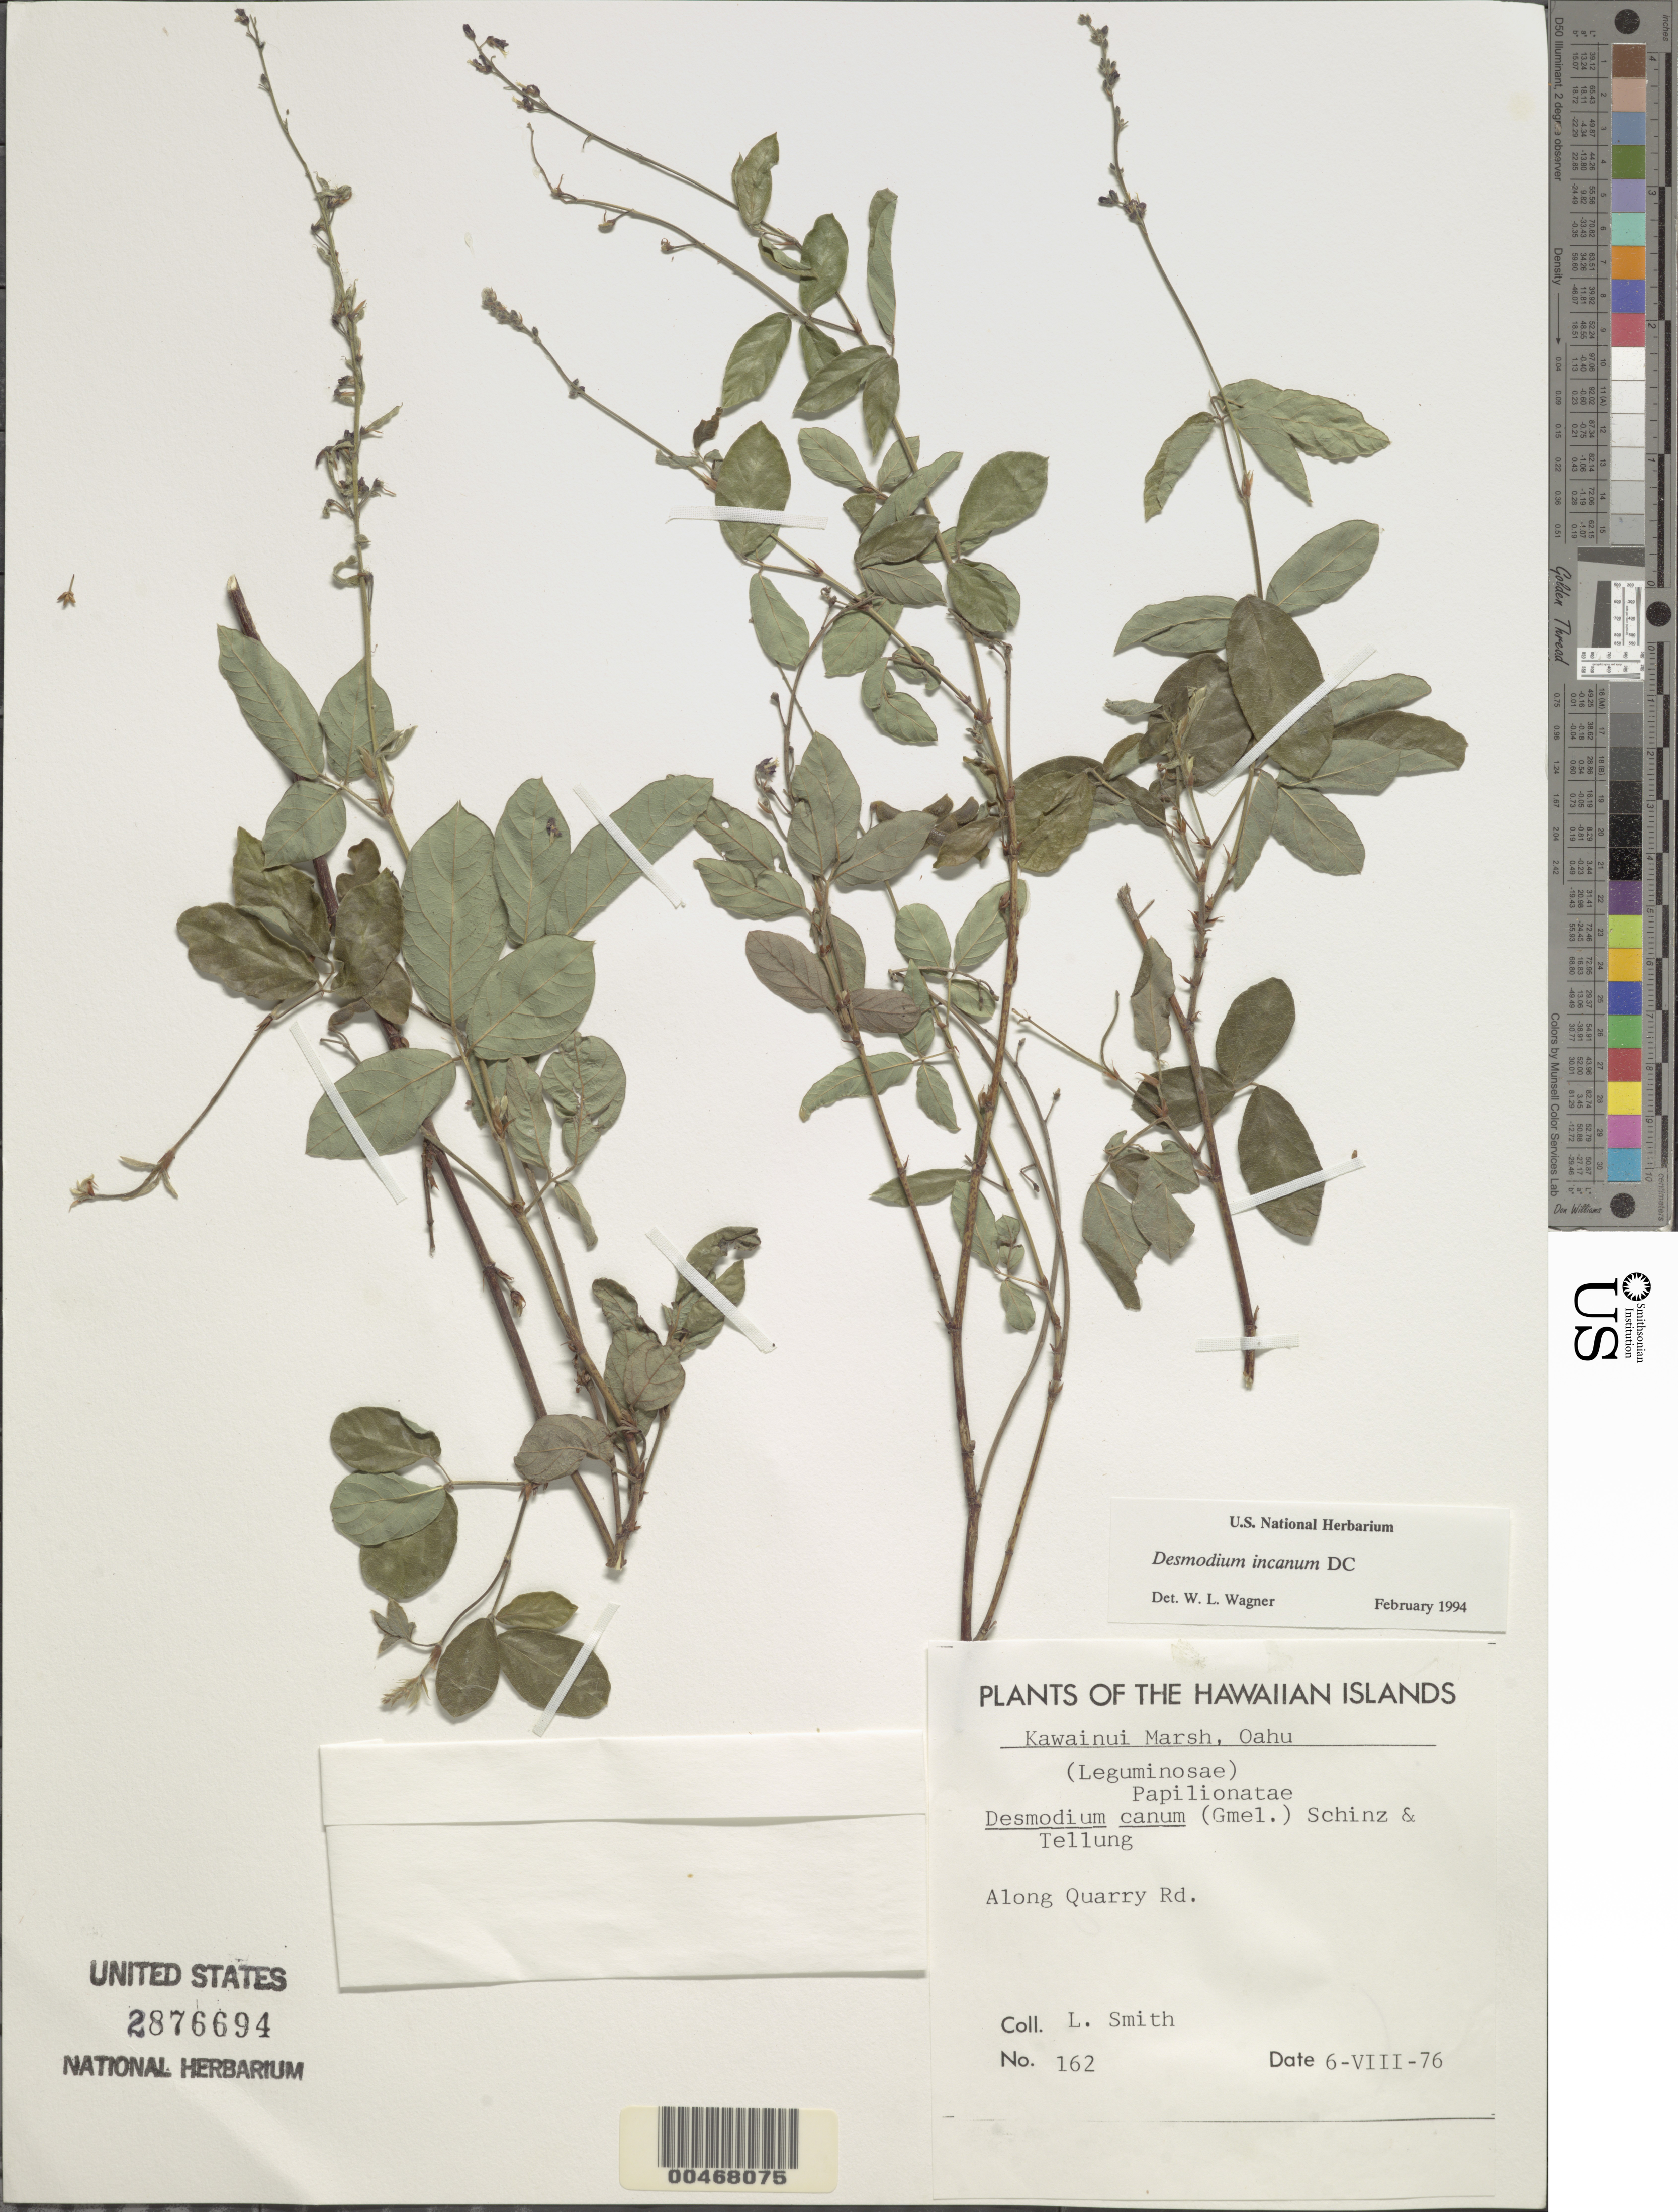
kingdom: Plantae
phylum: Tracheophyta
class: Magnoliopsida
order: Fabales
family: Fabaceae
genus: Desmodium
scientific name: Desmodium incanum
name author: (Sw.) DC.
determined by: Wagner, W. L., (BOT), Smithsonian Institution - National Museum of Natural History (UNITED STATES)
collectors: L. Smith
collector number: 162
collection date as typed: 6 Aug 1976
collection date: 1976-08-06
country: United States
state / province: Hawaii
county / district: Honolulu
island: Oahu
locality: Kawainui Marsh, along Quarry Rd.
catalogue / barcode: US 2876694